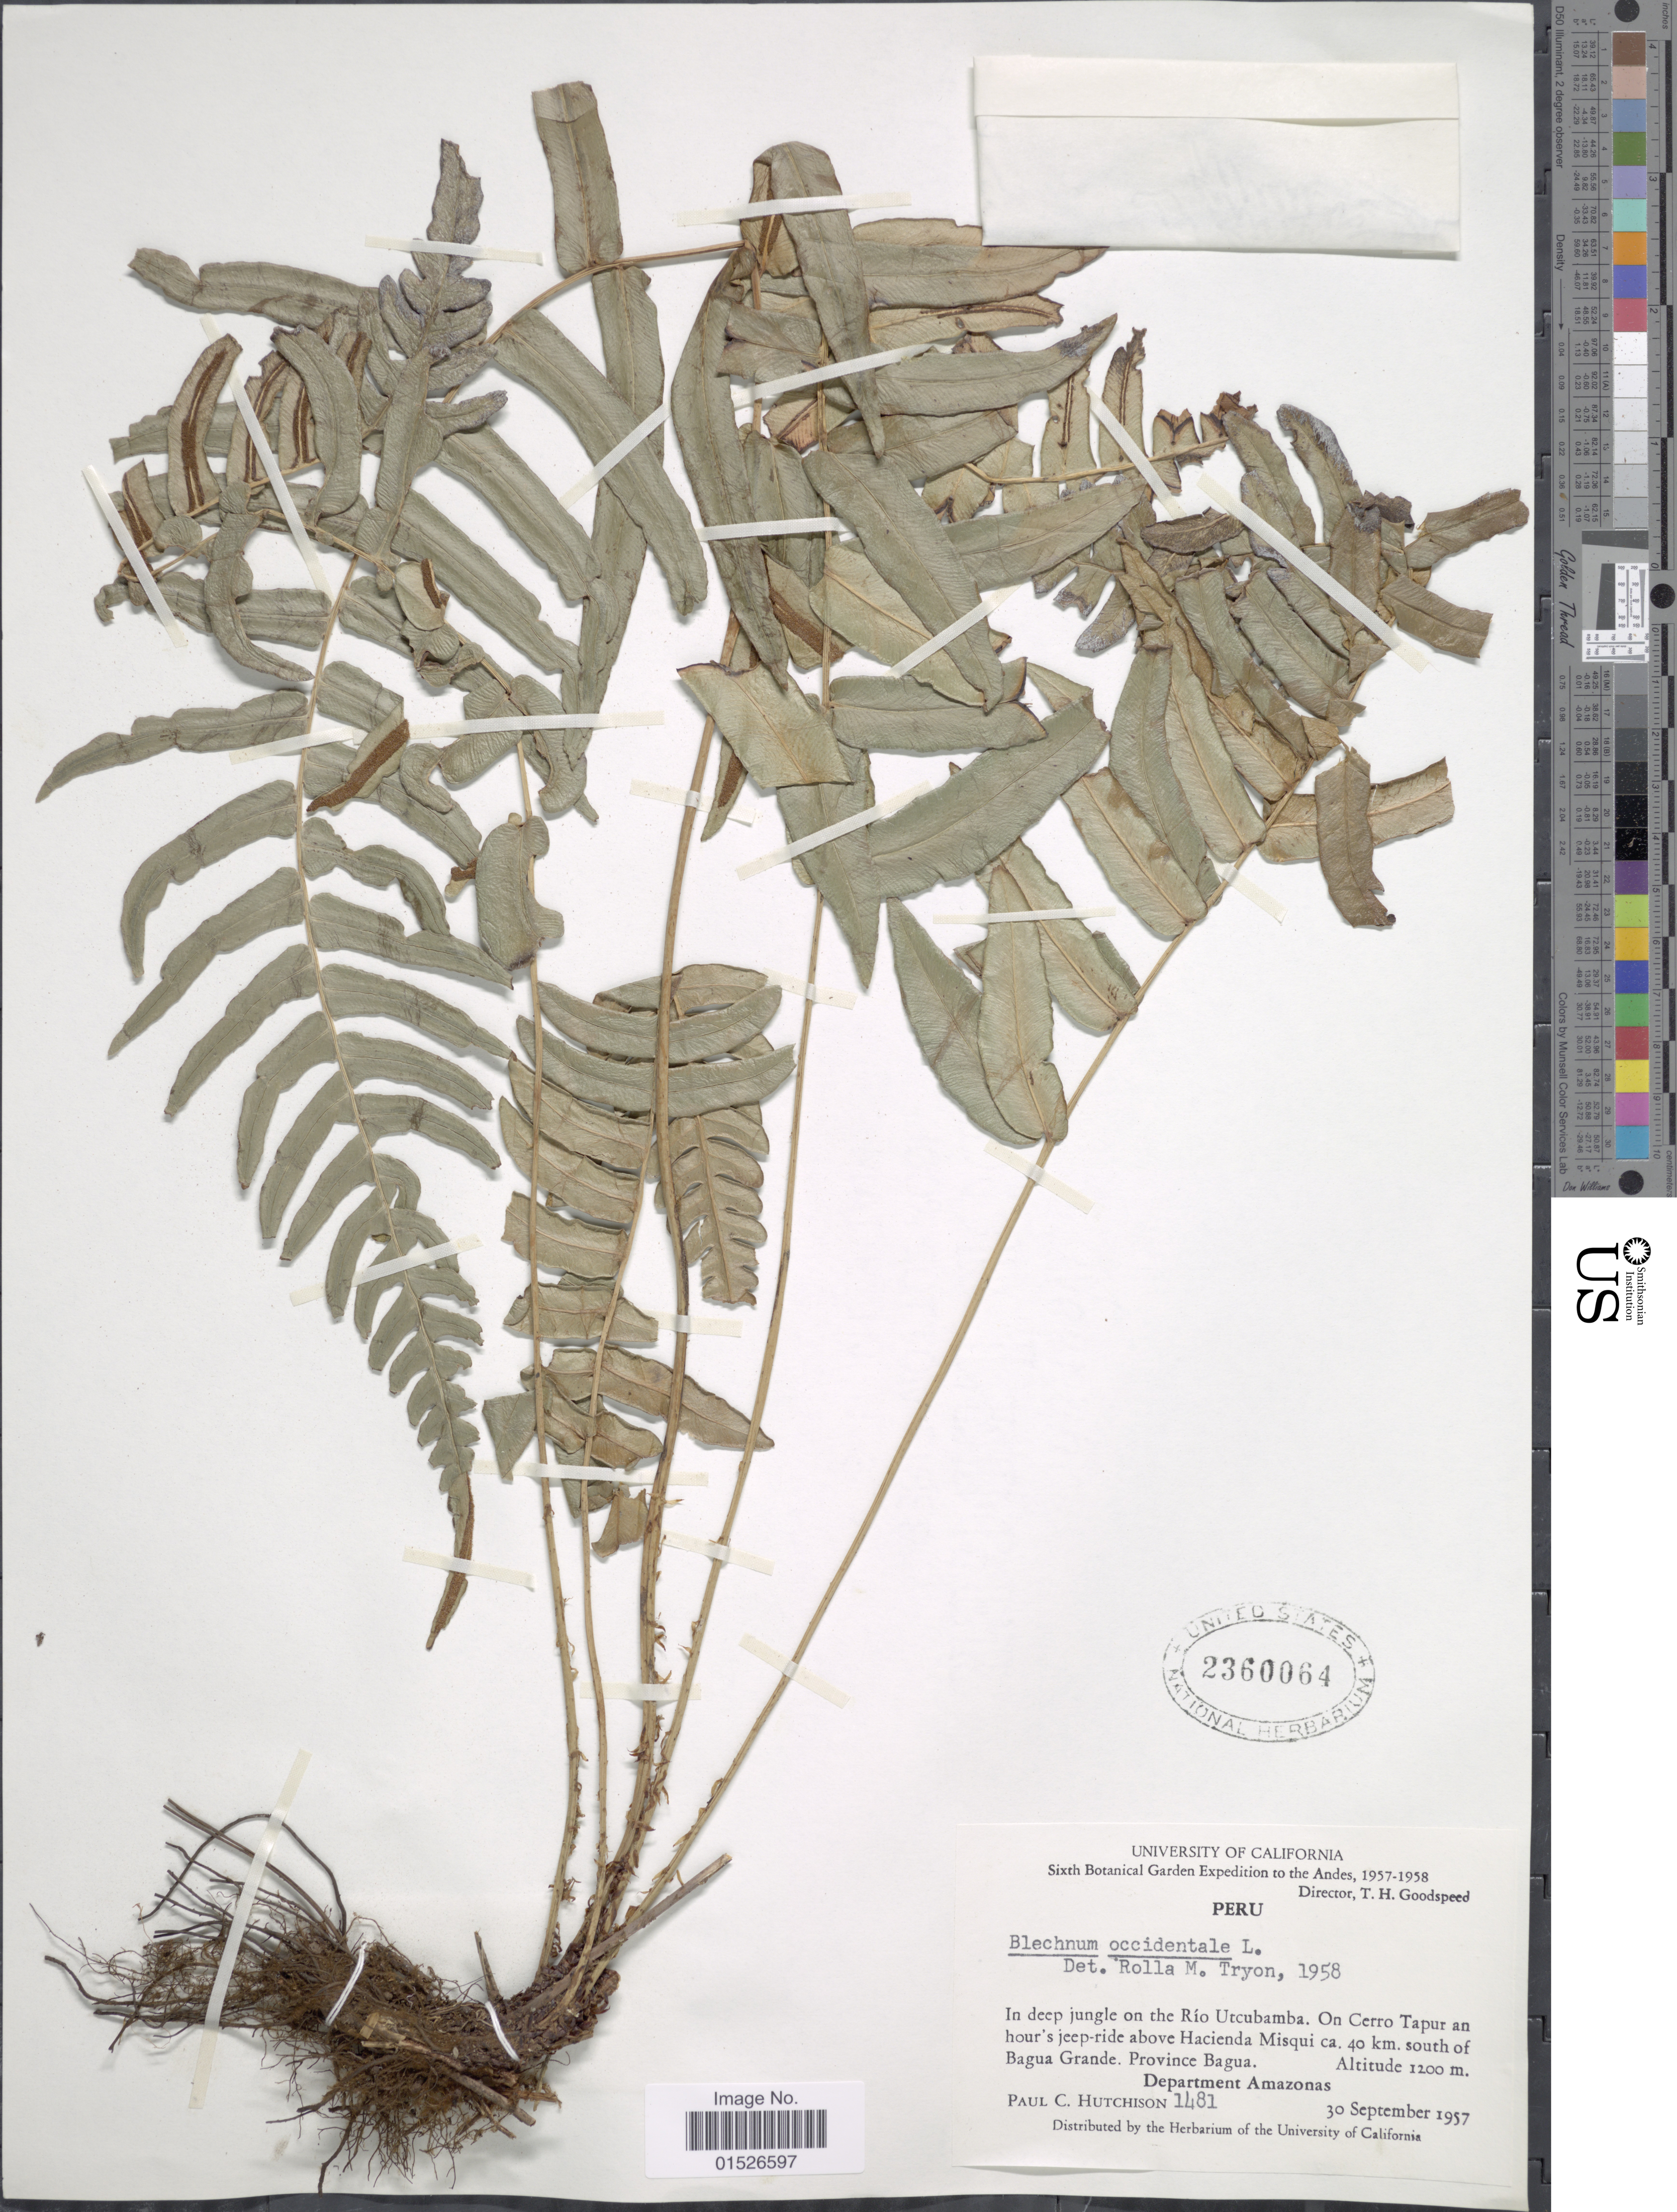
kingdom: Plantae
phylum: Tracheophyta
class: Polypodiopsida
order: Polypodiales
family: Blechnaceae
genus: Blechnum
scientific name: Blechnum occidentale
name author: L.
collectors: P. C. Hutchison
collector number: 1481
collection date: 1957-09-30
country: Peru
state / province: Amazonas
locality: In deep jungle on the Rio Utcumbamba. On Cerro Tapur an hour's jeep-ride above Hacienda Misqui ca. 40 km. south of Bagua Grande. Province Bagua. Department Amazonas.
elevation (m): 1200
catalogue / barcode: US 2360064